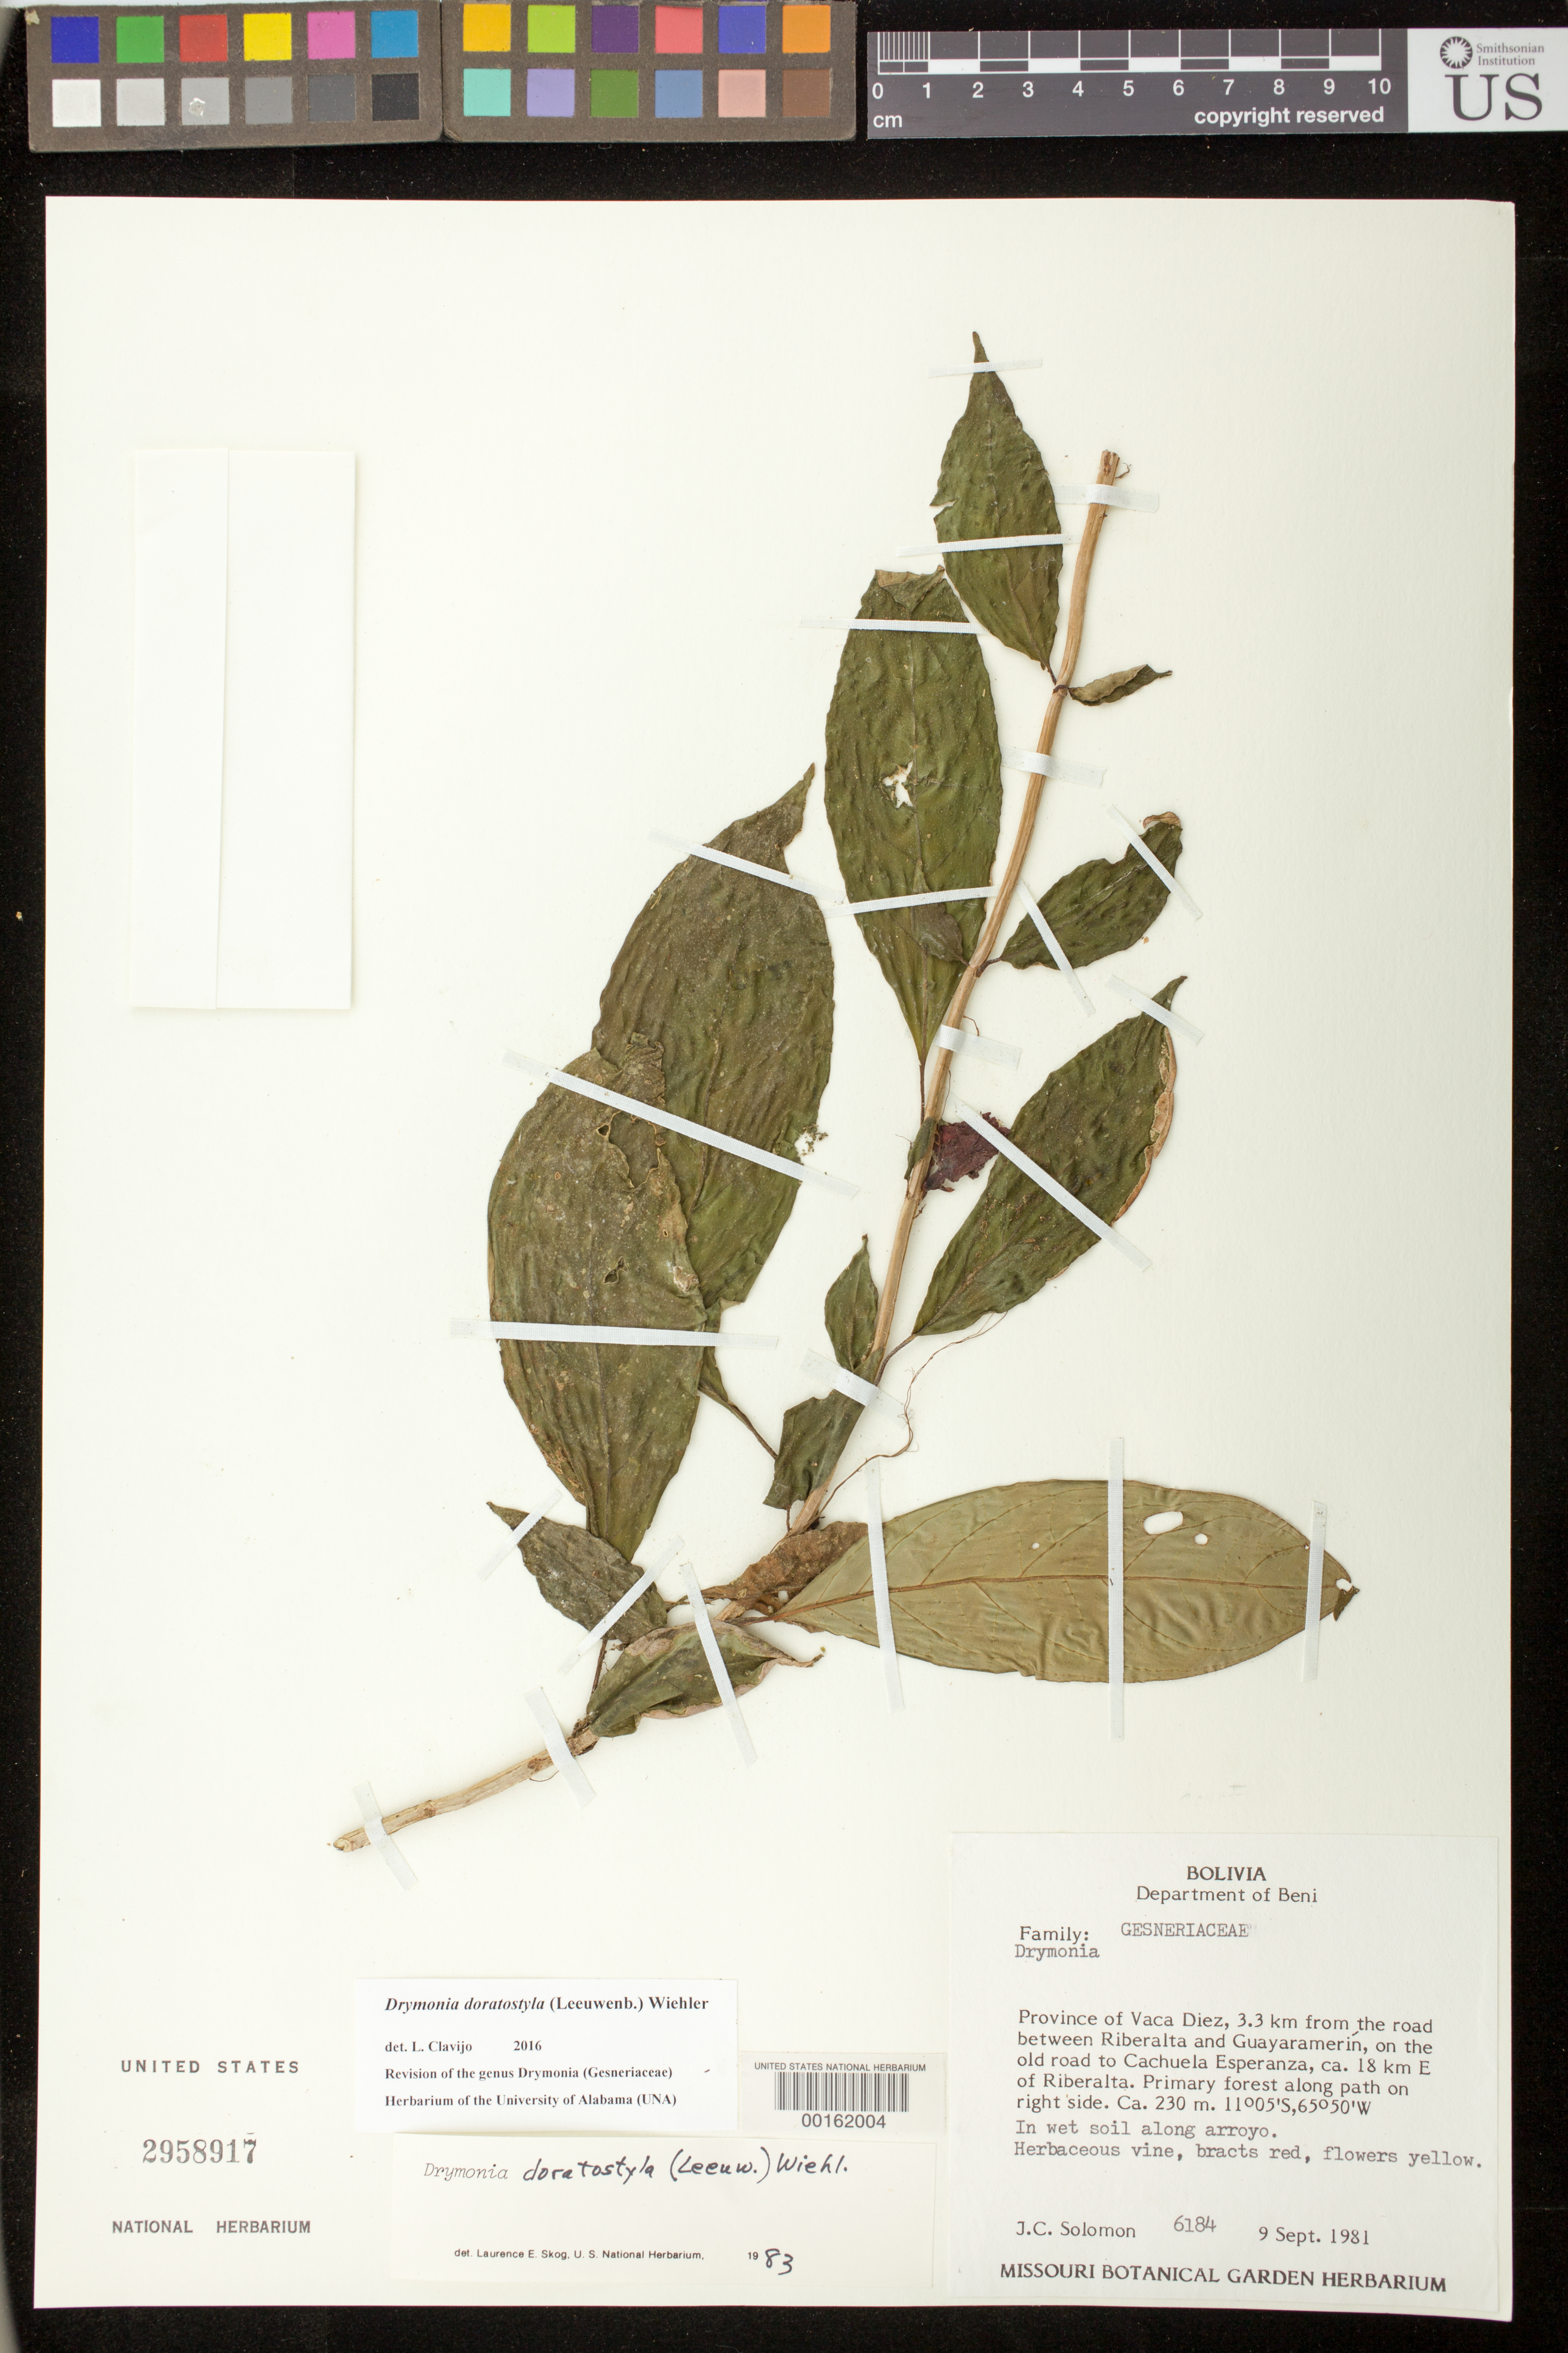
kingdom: Plantae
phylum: Tracheophyta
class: Magnoliopsida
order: Lamiales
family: Gesneriaceae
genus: Drymonia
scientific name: Drymonia doratostyla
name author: (Leeuwenb.) Wiehler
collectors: J. C. Solomon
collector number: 6184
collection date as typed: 09 Sep 1981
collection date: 1981-09-09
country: Bolivia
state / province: Beni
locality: Vaca Diez, 3.3 km from the road between Riberalta and Guayaramerin, on the old road to Cachuela Esperanza, about 18 km E of Riberalta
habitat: Primary forest along path on right side; in wet soil along arroyo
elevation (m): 230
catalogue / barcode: US 2958917